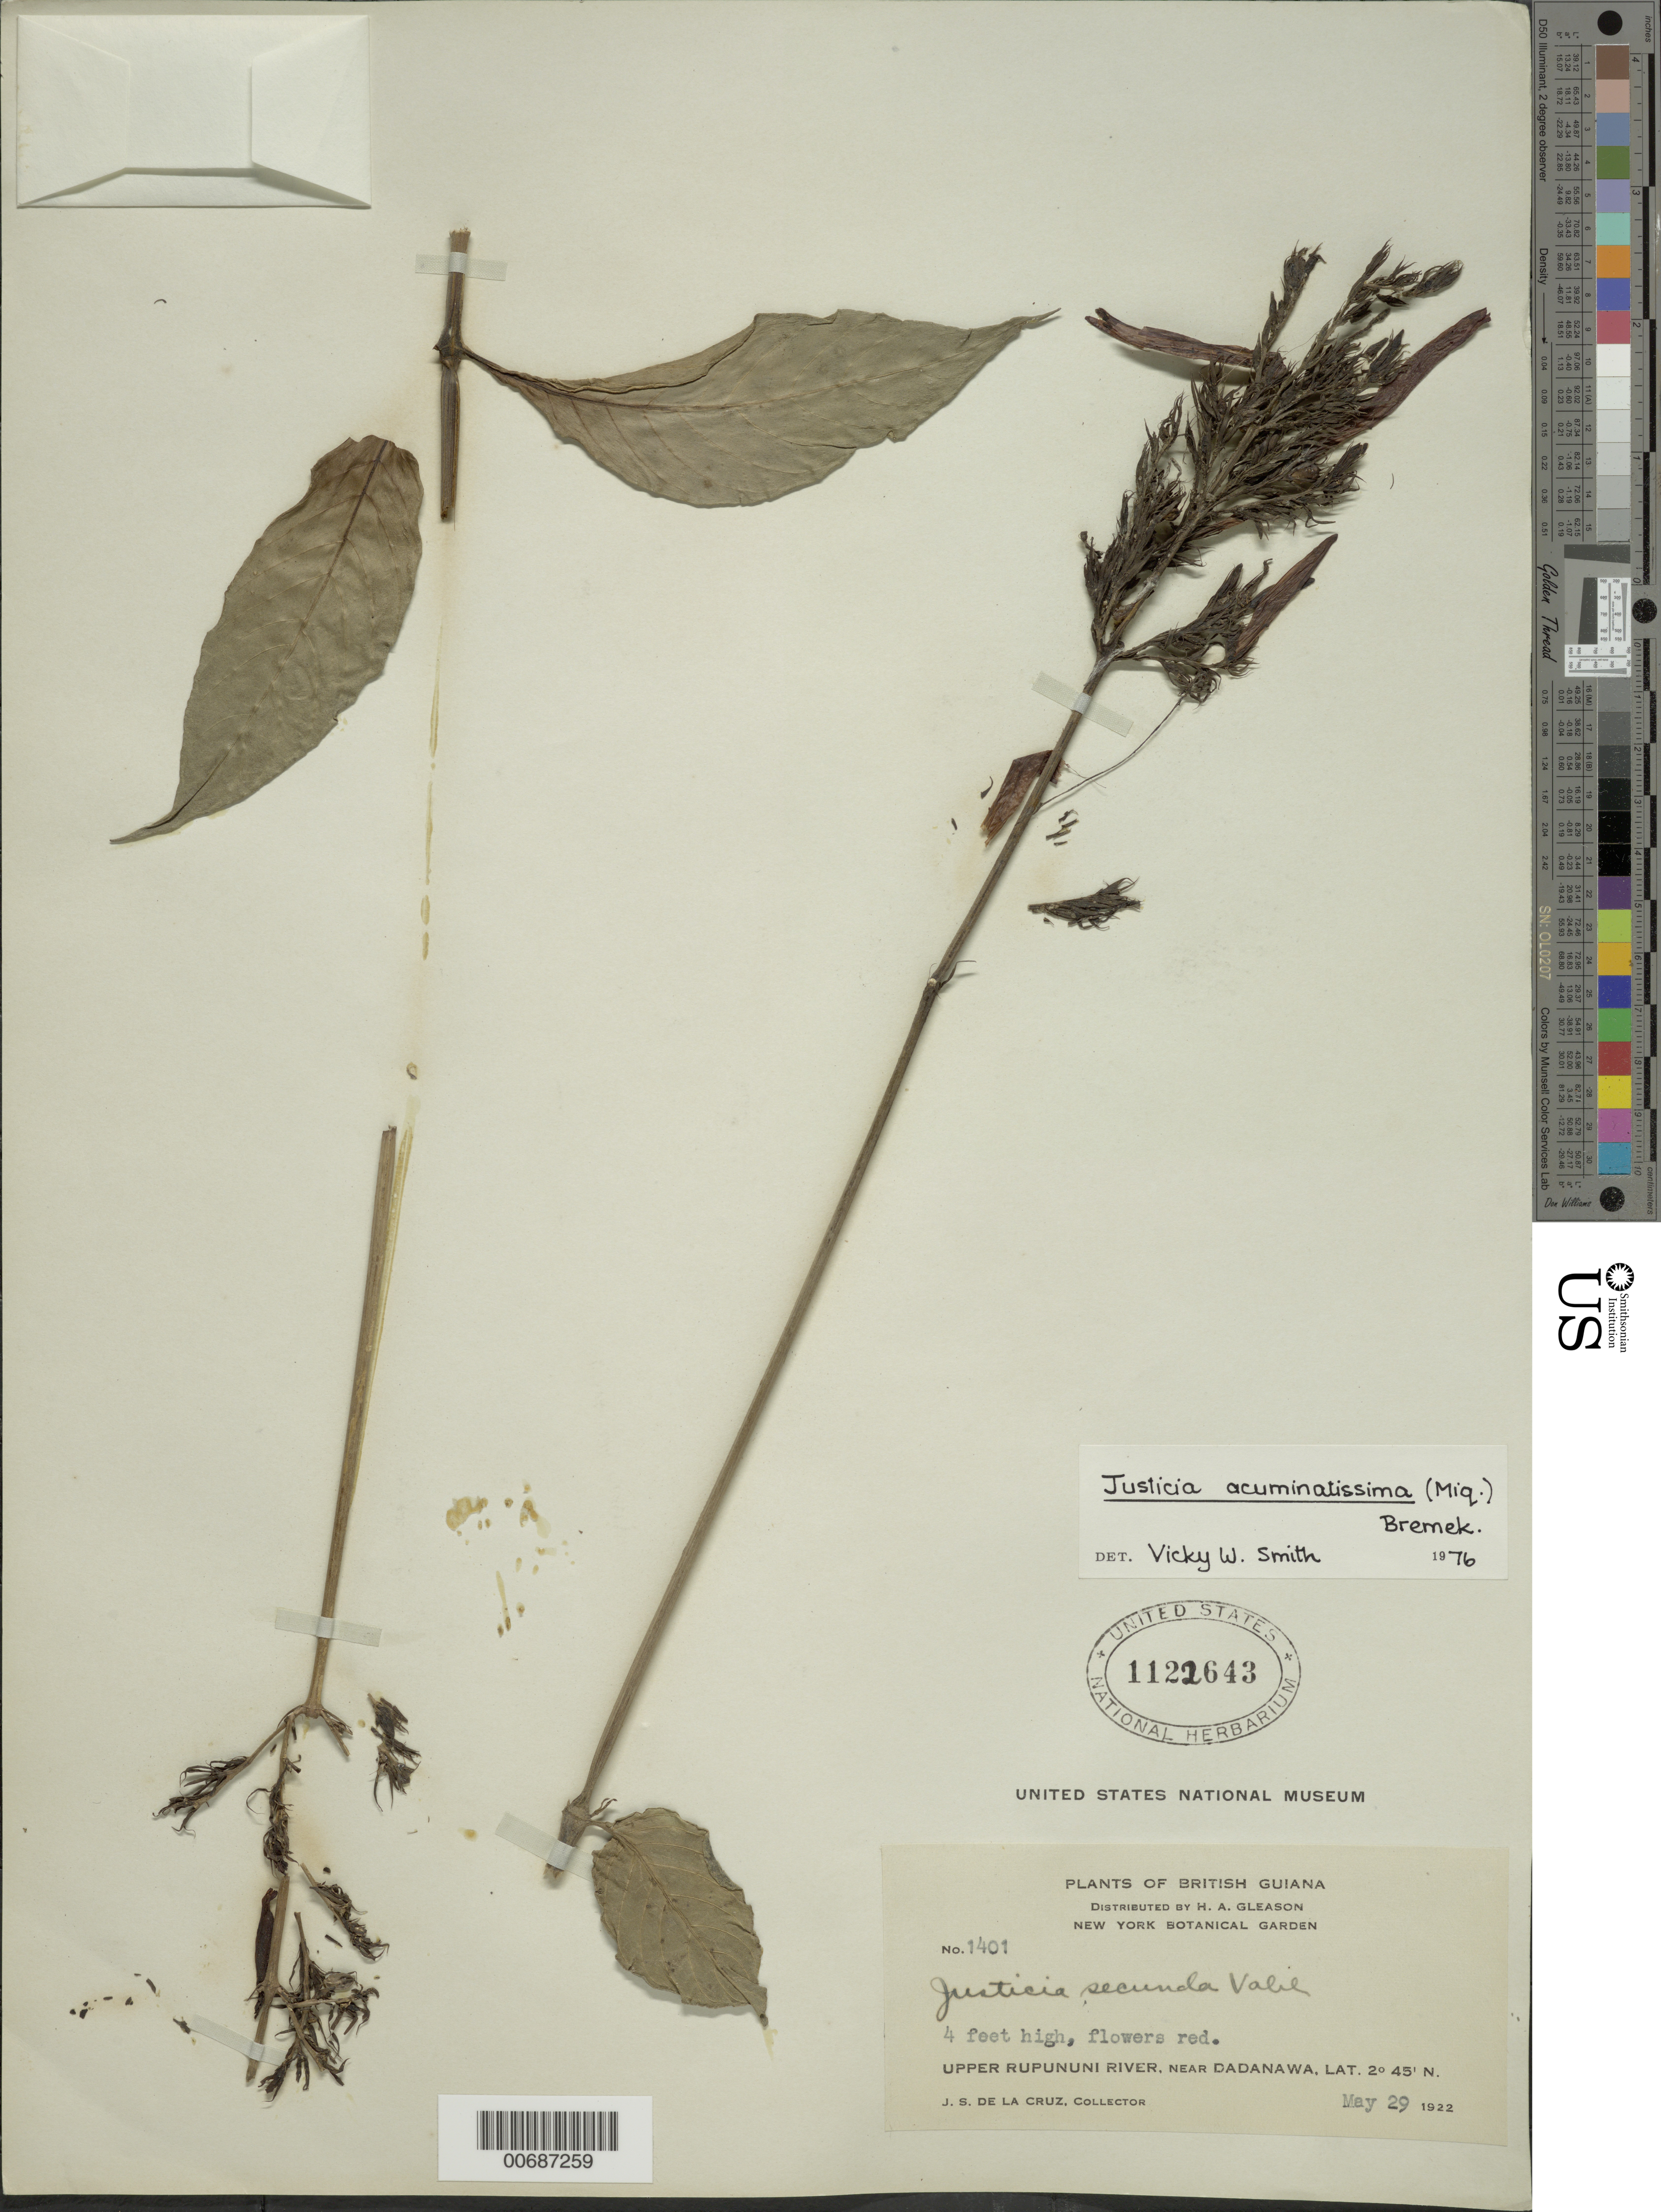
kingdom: Plantae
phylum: Tracheophyta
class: Magnoliopsida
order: Lamiales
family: Acanthaceae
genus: Justicia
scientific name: Justicia acuminatissima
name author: (Miq.) Bremek.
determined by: Smith, V. W.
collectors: J. S. de la Cruz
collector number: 1401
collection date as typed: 29-May-22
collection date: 1922-05-29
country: Guyana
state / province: U. Takutu-U. Essequibo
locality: Dadanawa, vic., upper Rupununi R.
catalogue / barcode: US 1122643